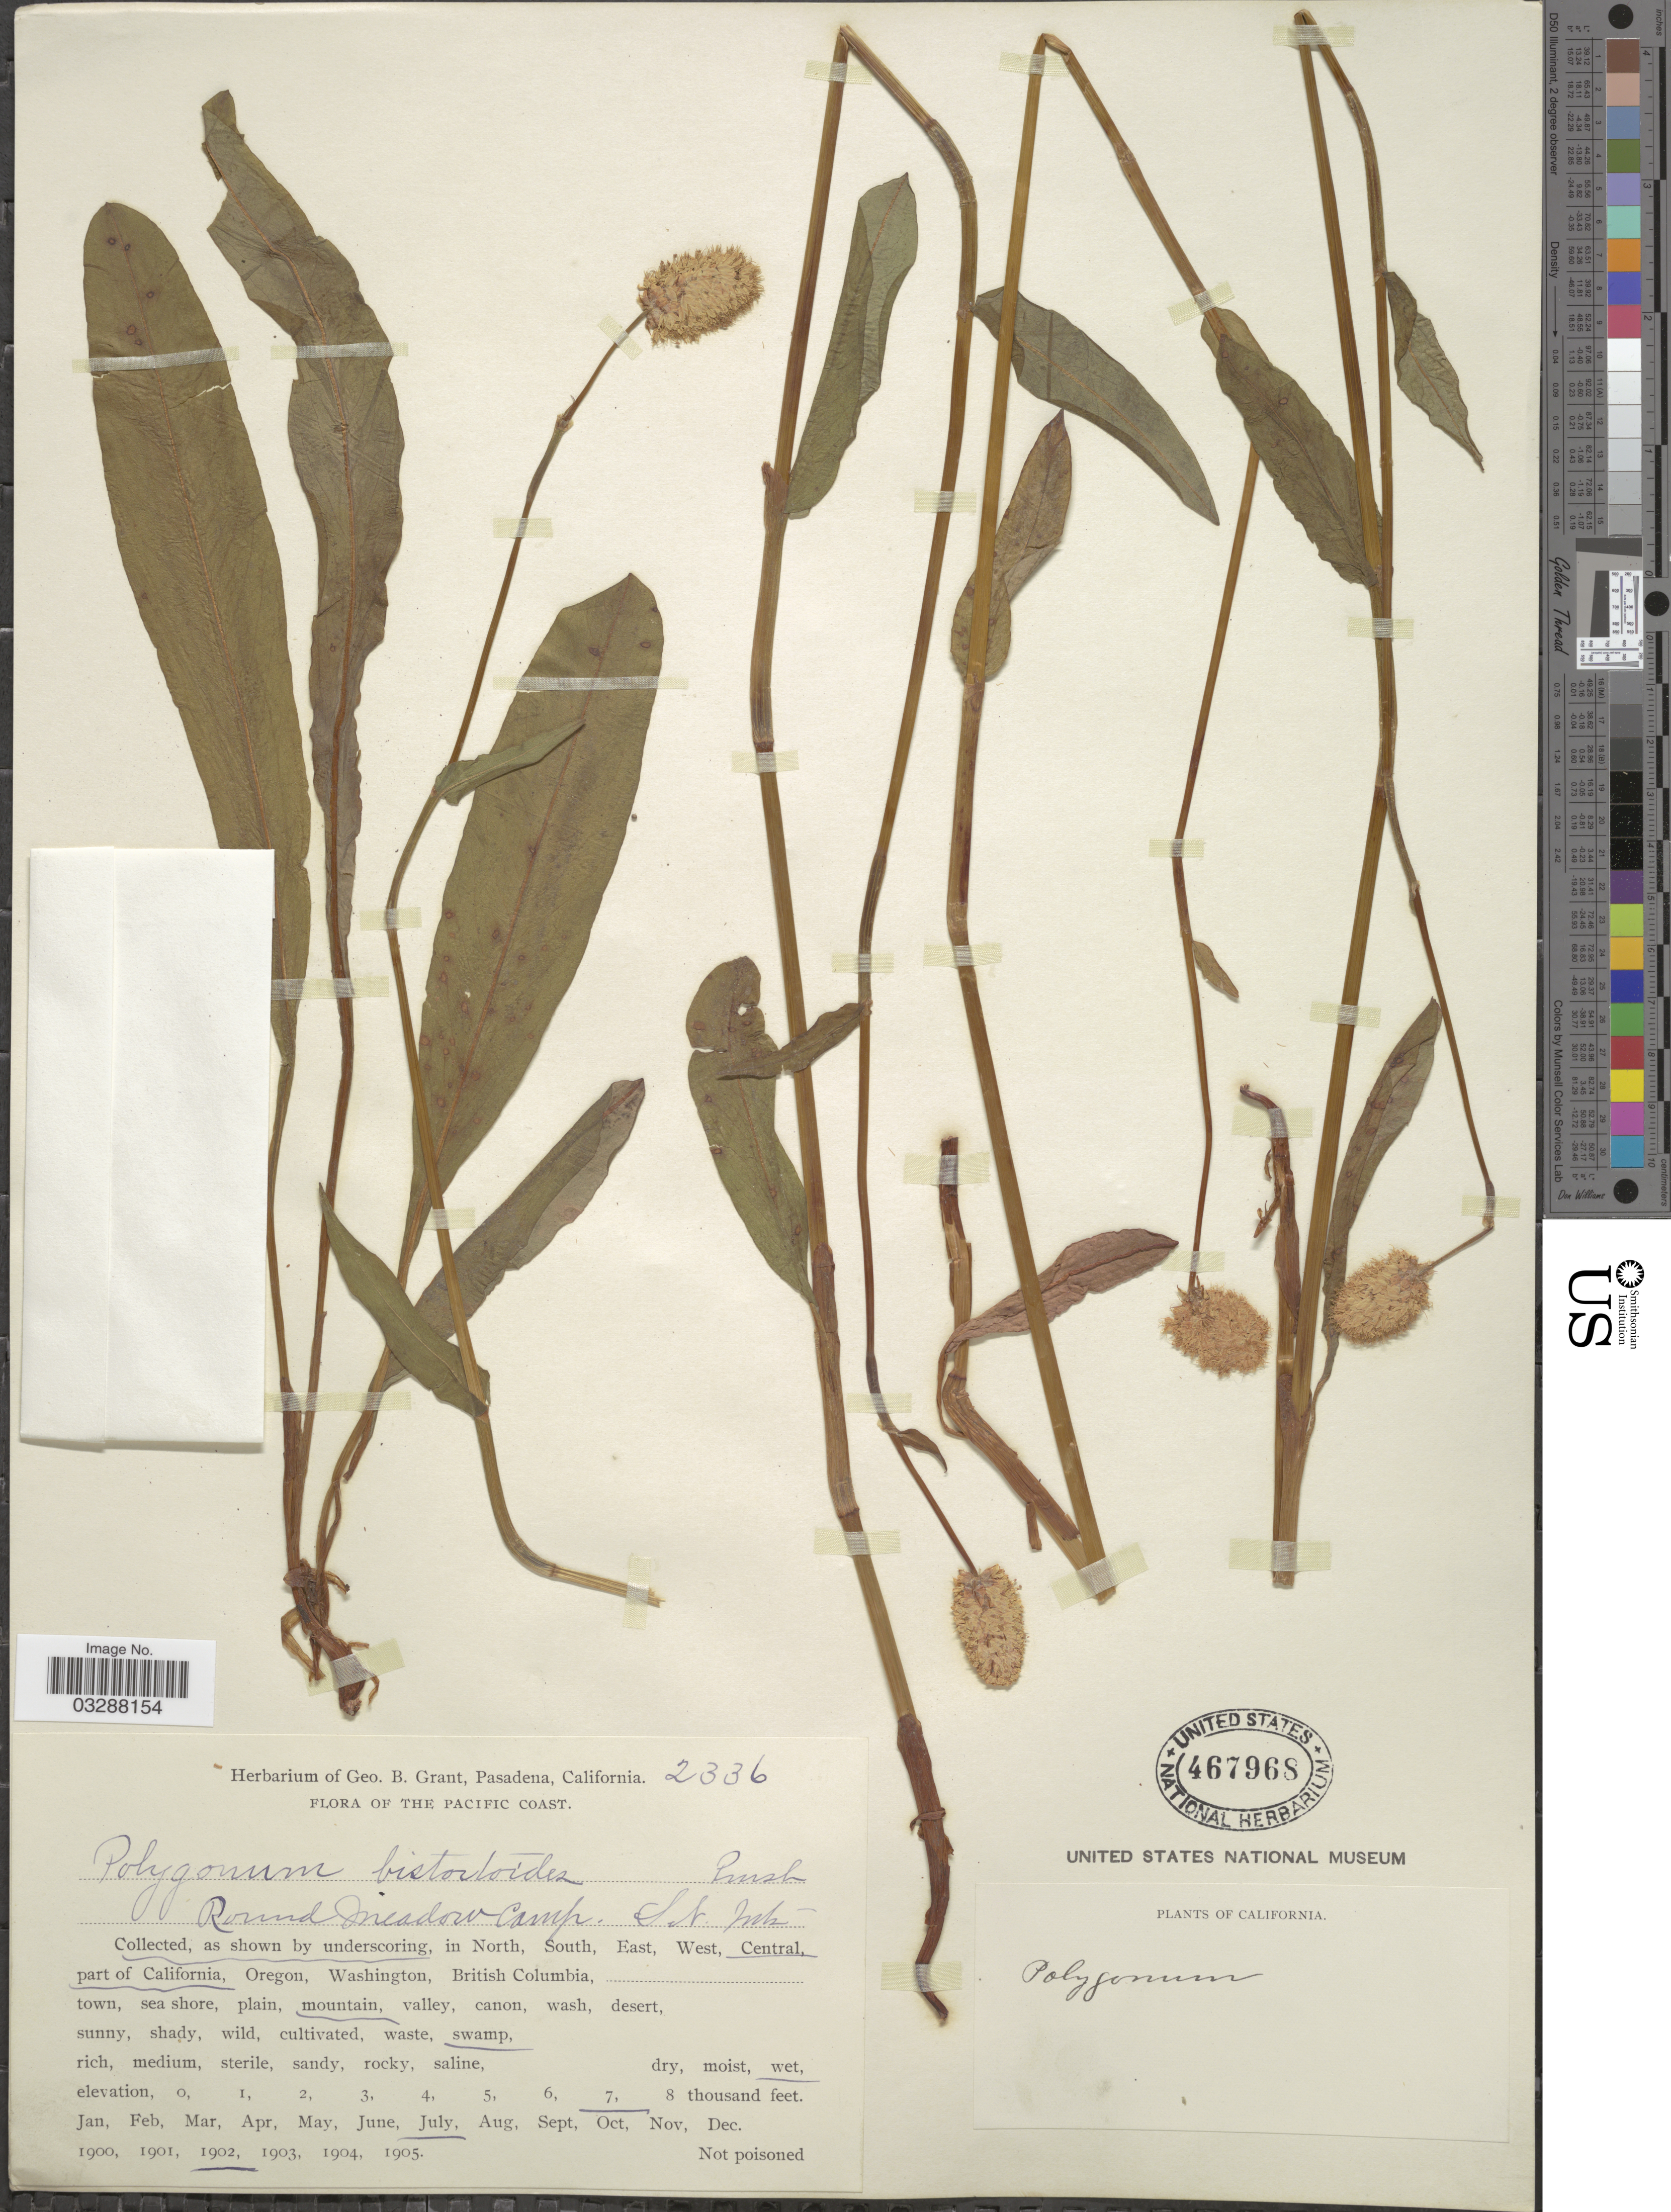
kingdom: Plantae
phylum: Tracheophyta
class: Magnoliopsida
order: Caryophyllales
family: Polygonaceae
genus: Bistorta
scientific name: Bistorta bistortoides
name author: (Pursh) Small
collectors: G. Grant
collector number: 2336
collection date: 1902-07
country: United States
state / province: California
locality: The Pacific Coast. Central, part of California.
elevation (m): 2134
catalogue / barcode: US 467968